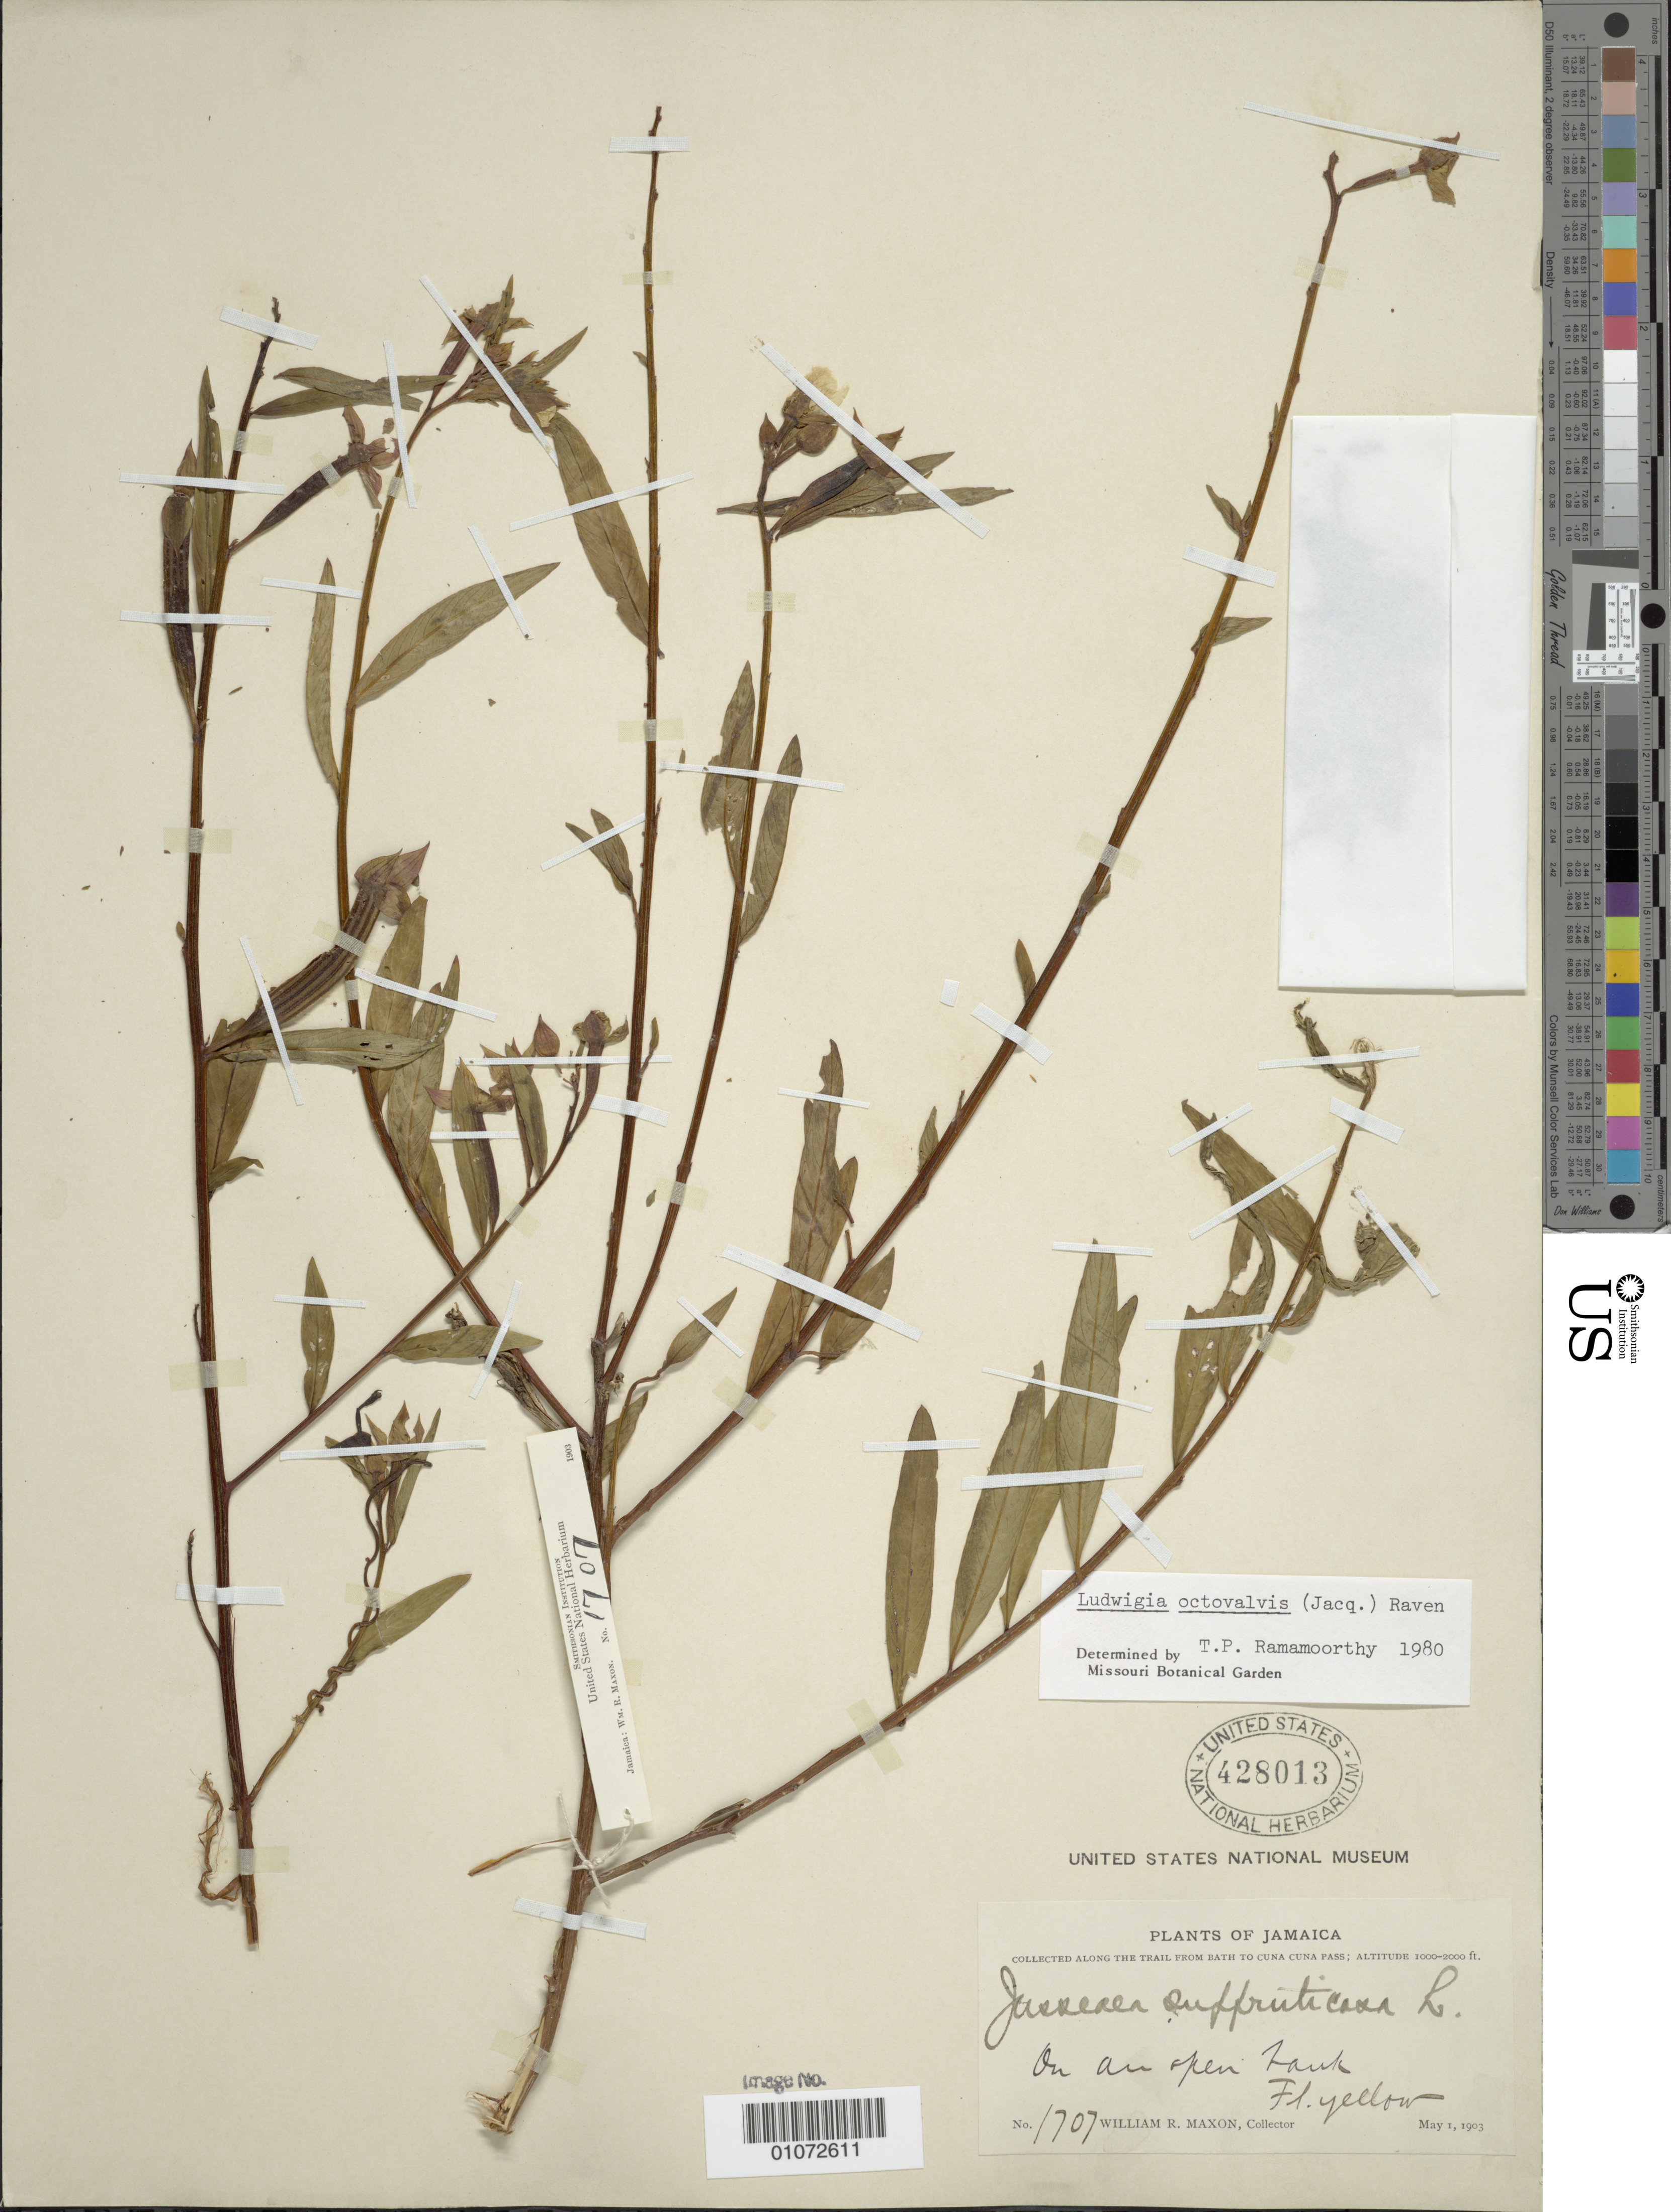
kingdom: Plantae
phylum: Tracheophyta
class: Magnoliopsida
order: Myrtales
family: Onagraceae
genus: Ludwigia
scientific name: Ludwigia octovalvis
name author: (Jacq.) P.H. Raven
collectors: W. R. Maxon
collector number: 1707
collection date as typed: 01 May 1903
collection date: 1903-05-01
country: Jamaica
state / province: Westmoreland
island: Jamaica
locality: On an open bank.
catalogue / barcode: US 428013